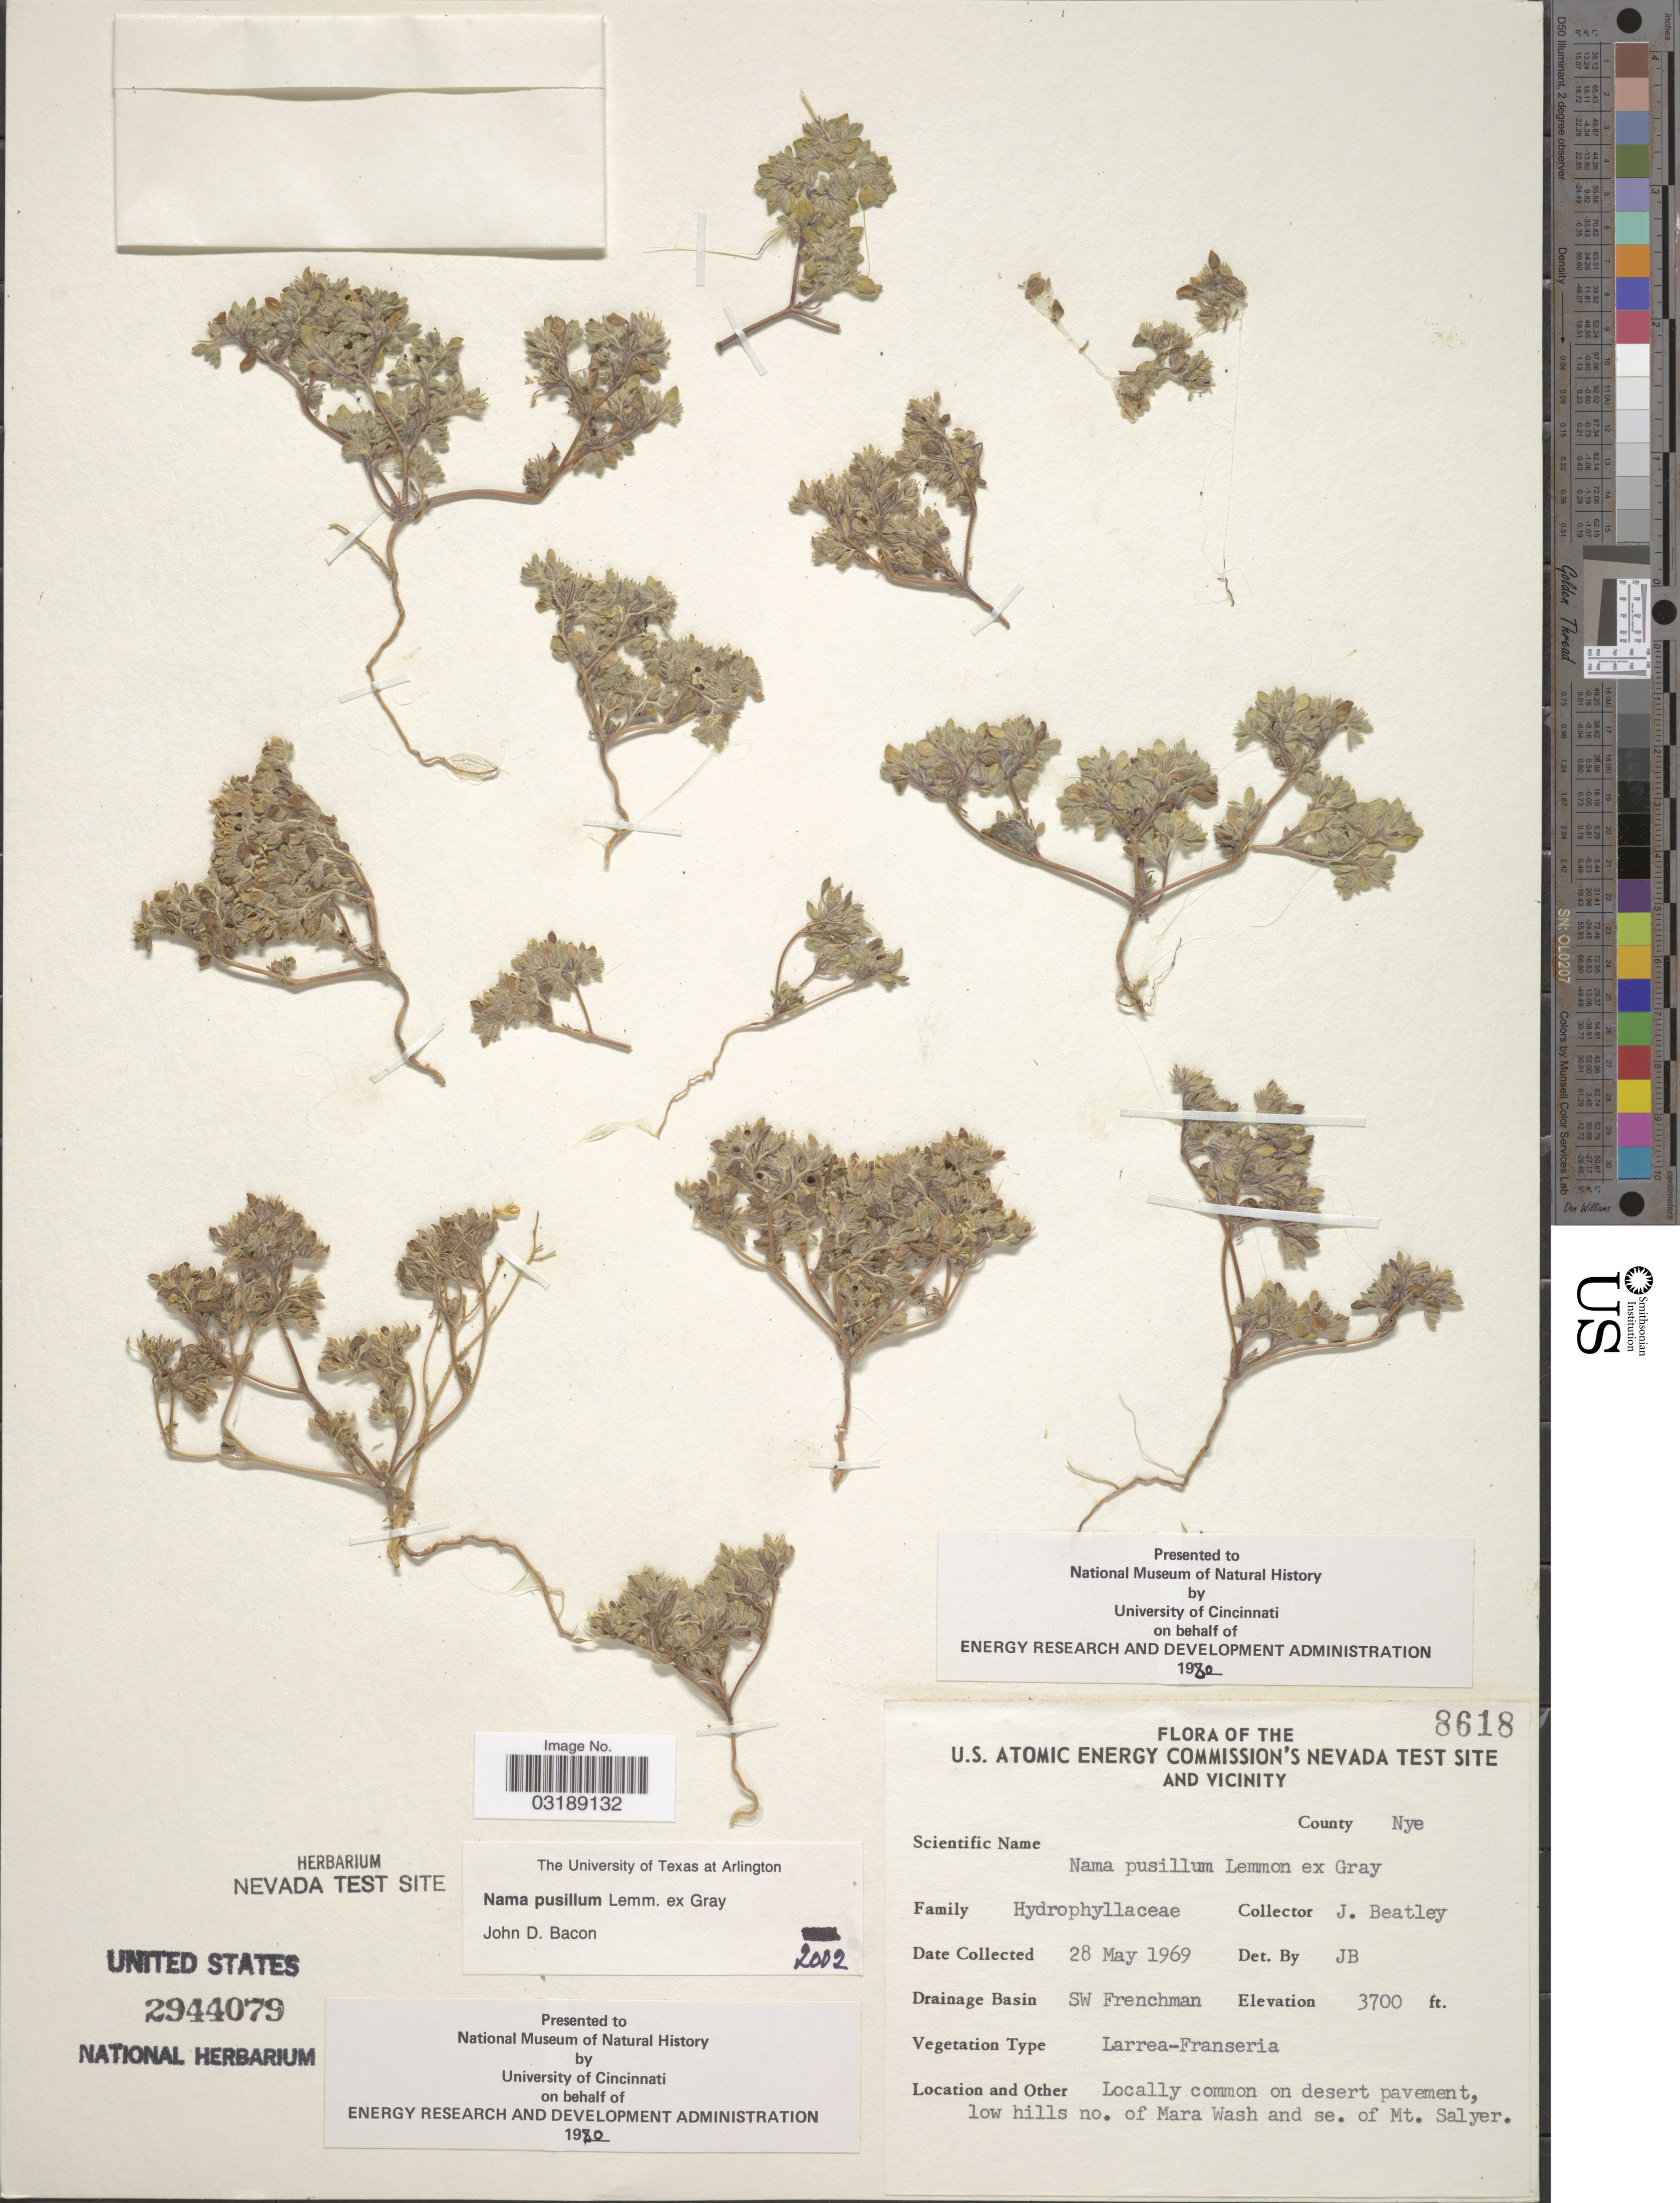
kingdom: Plantae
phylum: Tracheophyta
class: Magnoliopsida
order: Boraginales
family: Namaceae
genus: Nama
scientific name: Nama pusillum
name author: Lemmon ex A. Gray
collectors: J. C. Beatley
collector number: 8618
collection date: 1969-05-28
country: United States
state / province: Nevada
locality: The U.S. Atomic Energy Commission's Nevada Test Site And Vicinity, County Nye, Drainage Basin SW Frenchman, Locally common on desert pavement, low hills no. of Mara Wash and se. of Mt. Salyer.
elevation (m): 1128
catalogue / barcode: US 2944079